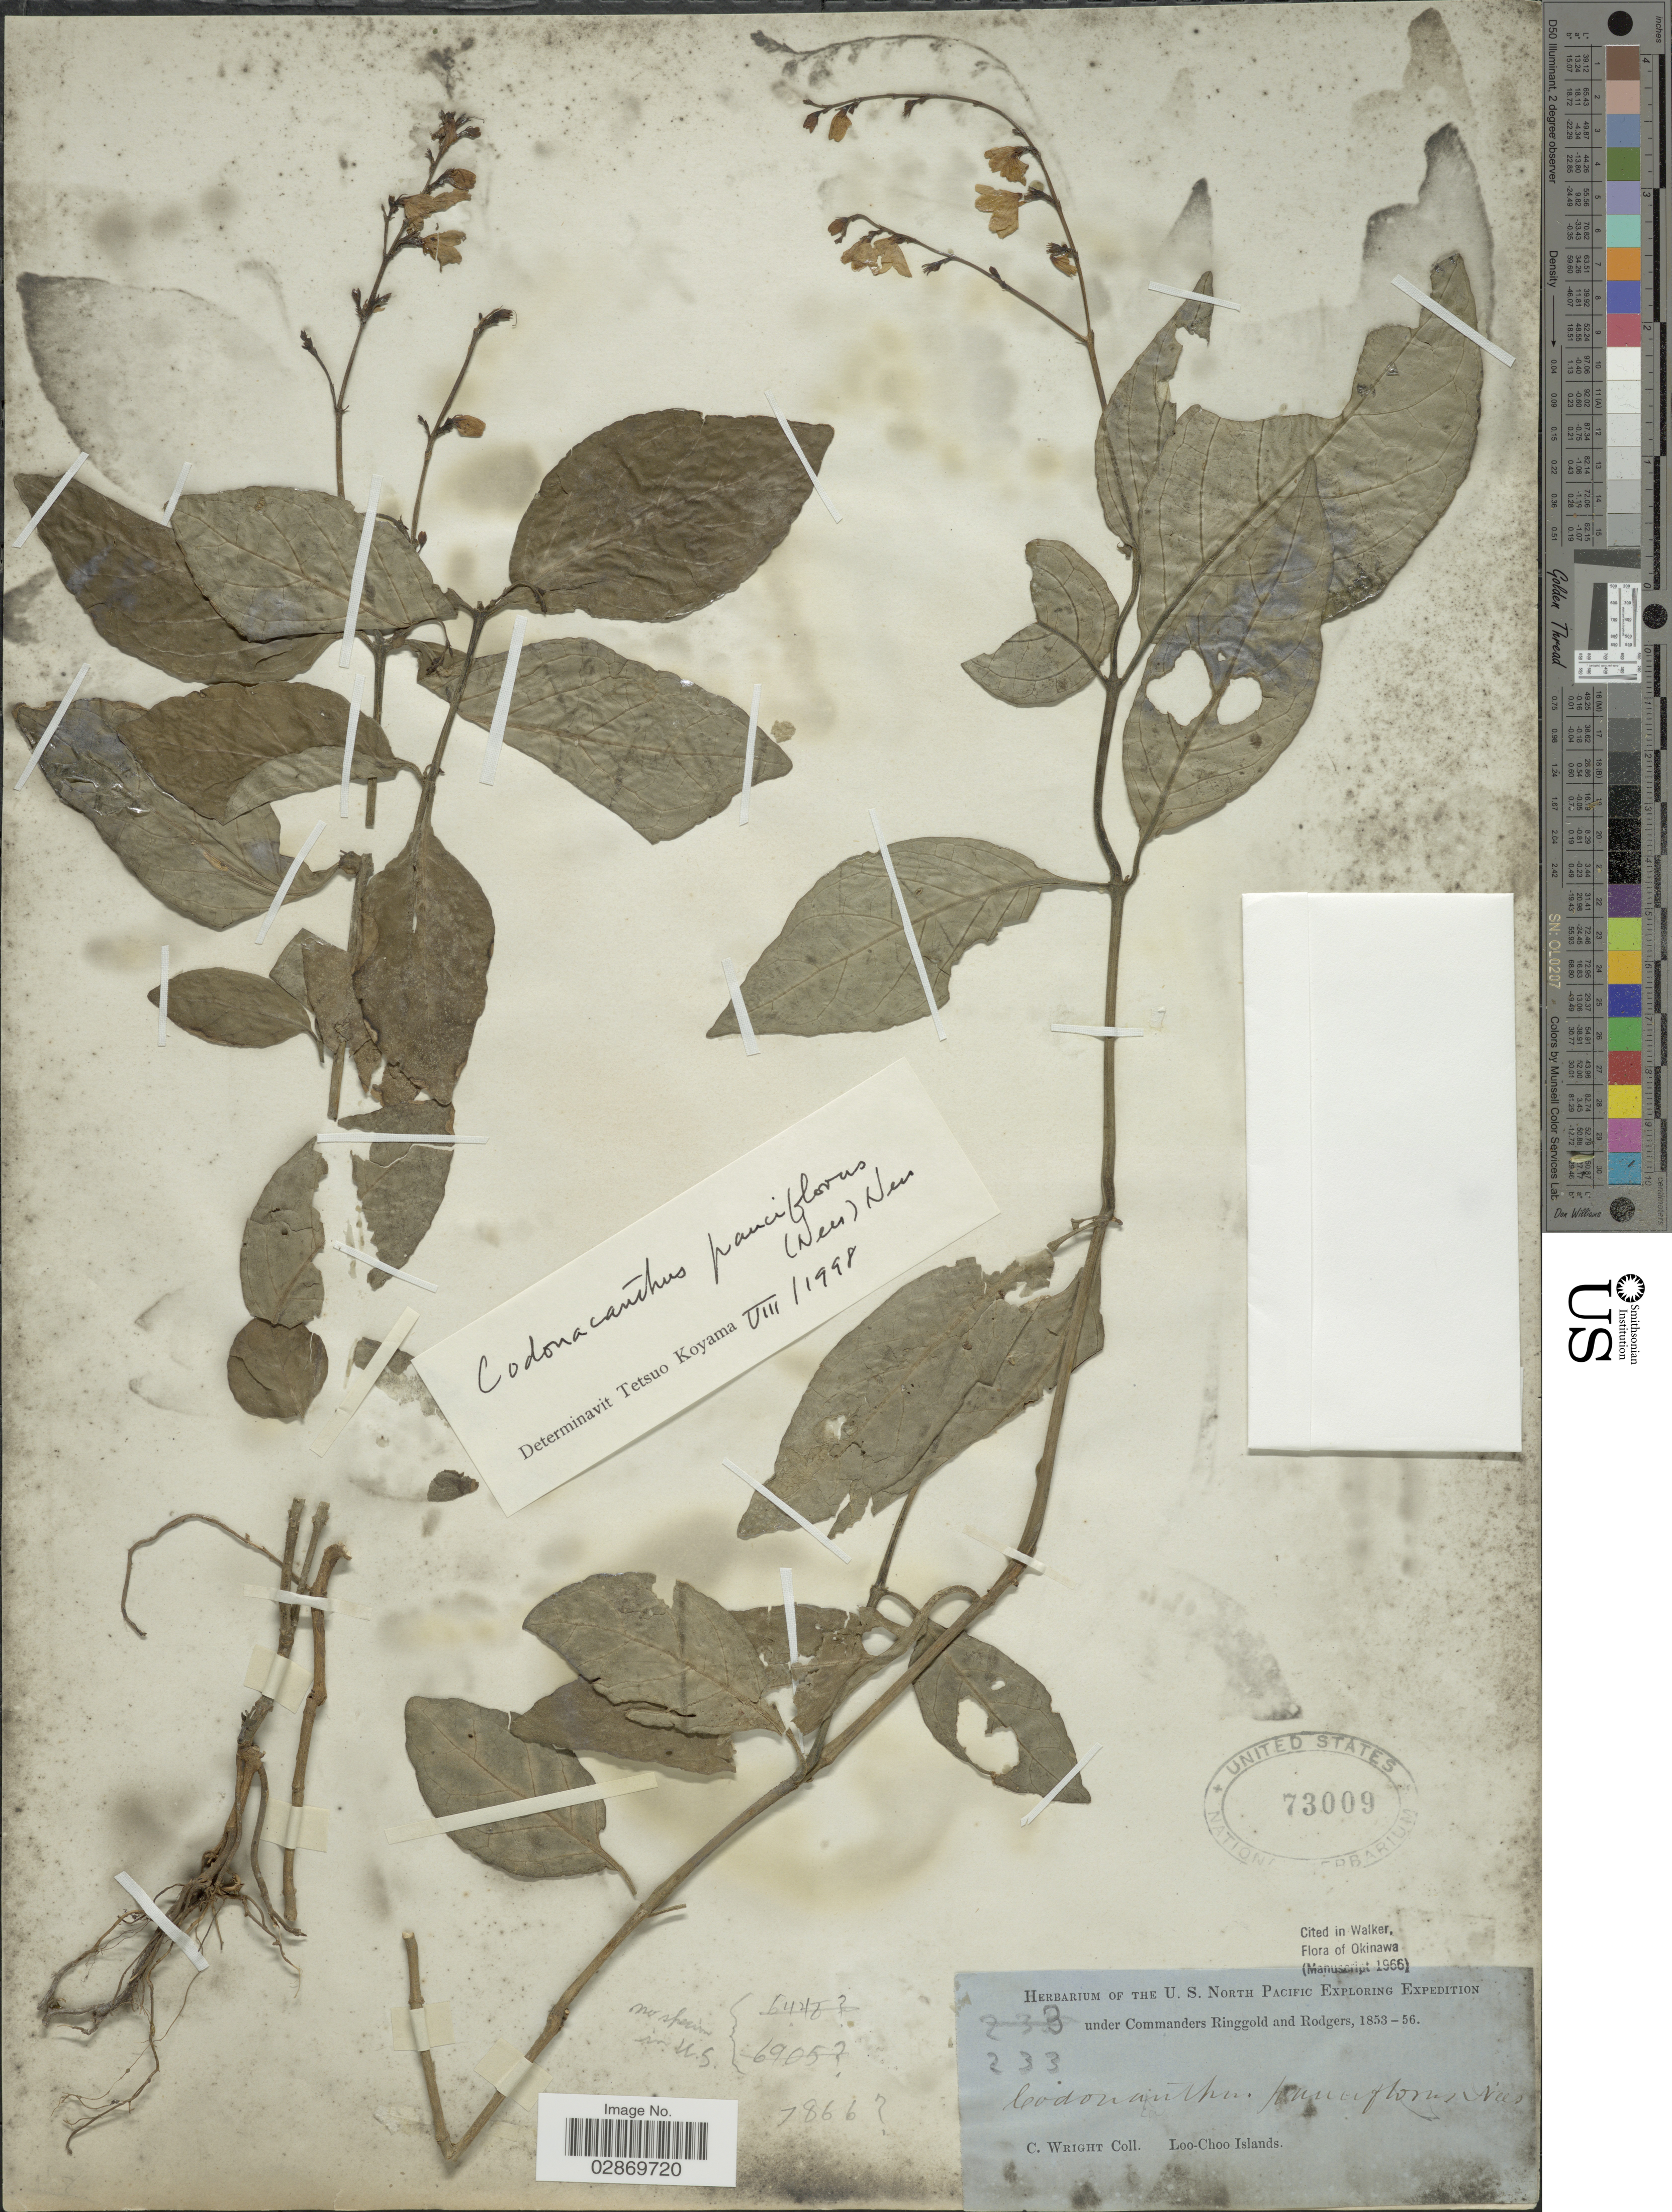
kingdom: Plantae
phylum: Tracheophyta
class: Magnoliopsida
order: Lamiales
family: Acanthaceae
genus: Codonacanthus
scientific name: Codonacanthus pauciflorus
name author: (Nees) Nees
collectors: C. Wright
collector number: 233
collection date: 1853/1856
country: Japan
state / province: Okinawa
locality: Loo-Choo Islands.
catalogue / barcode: US 73009